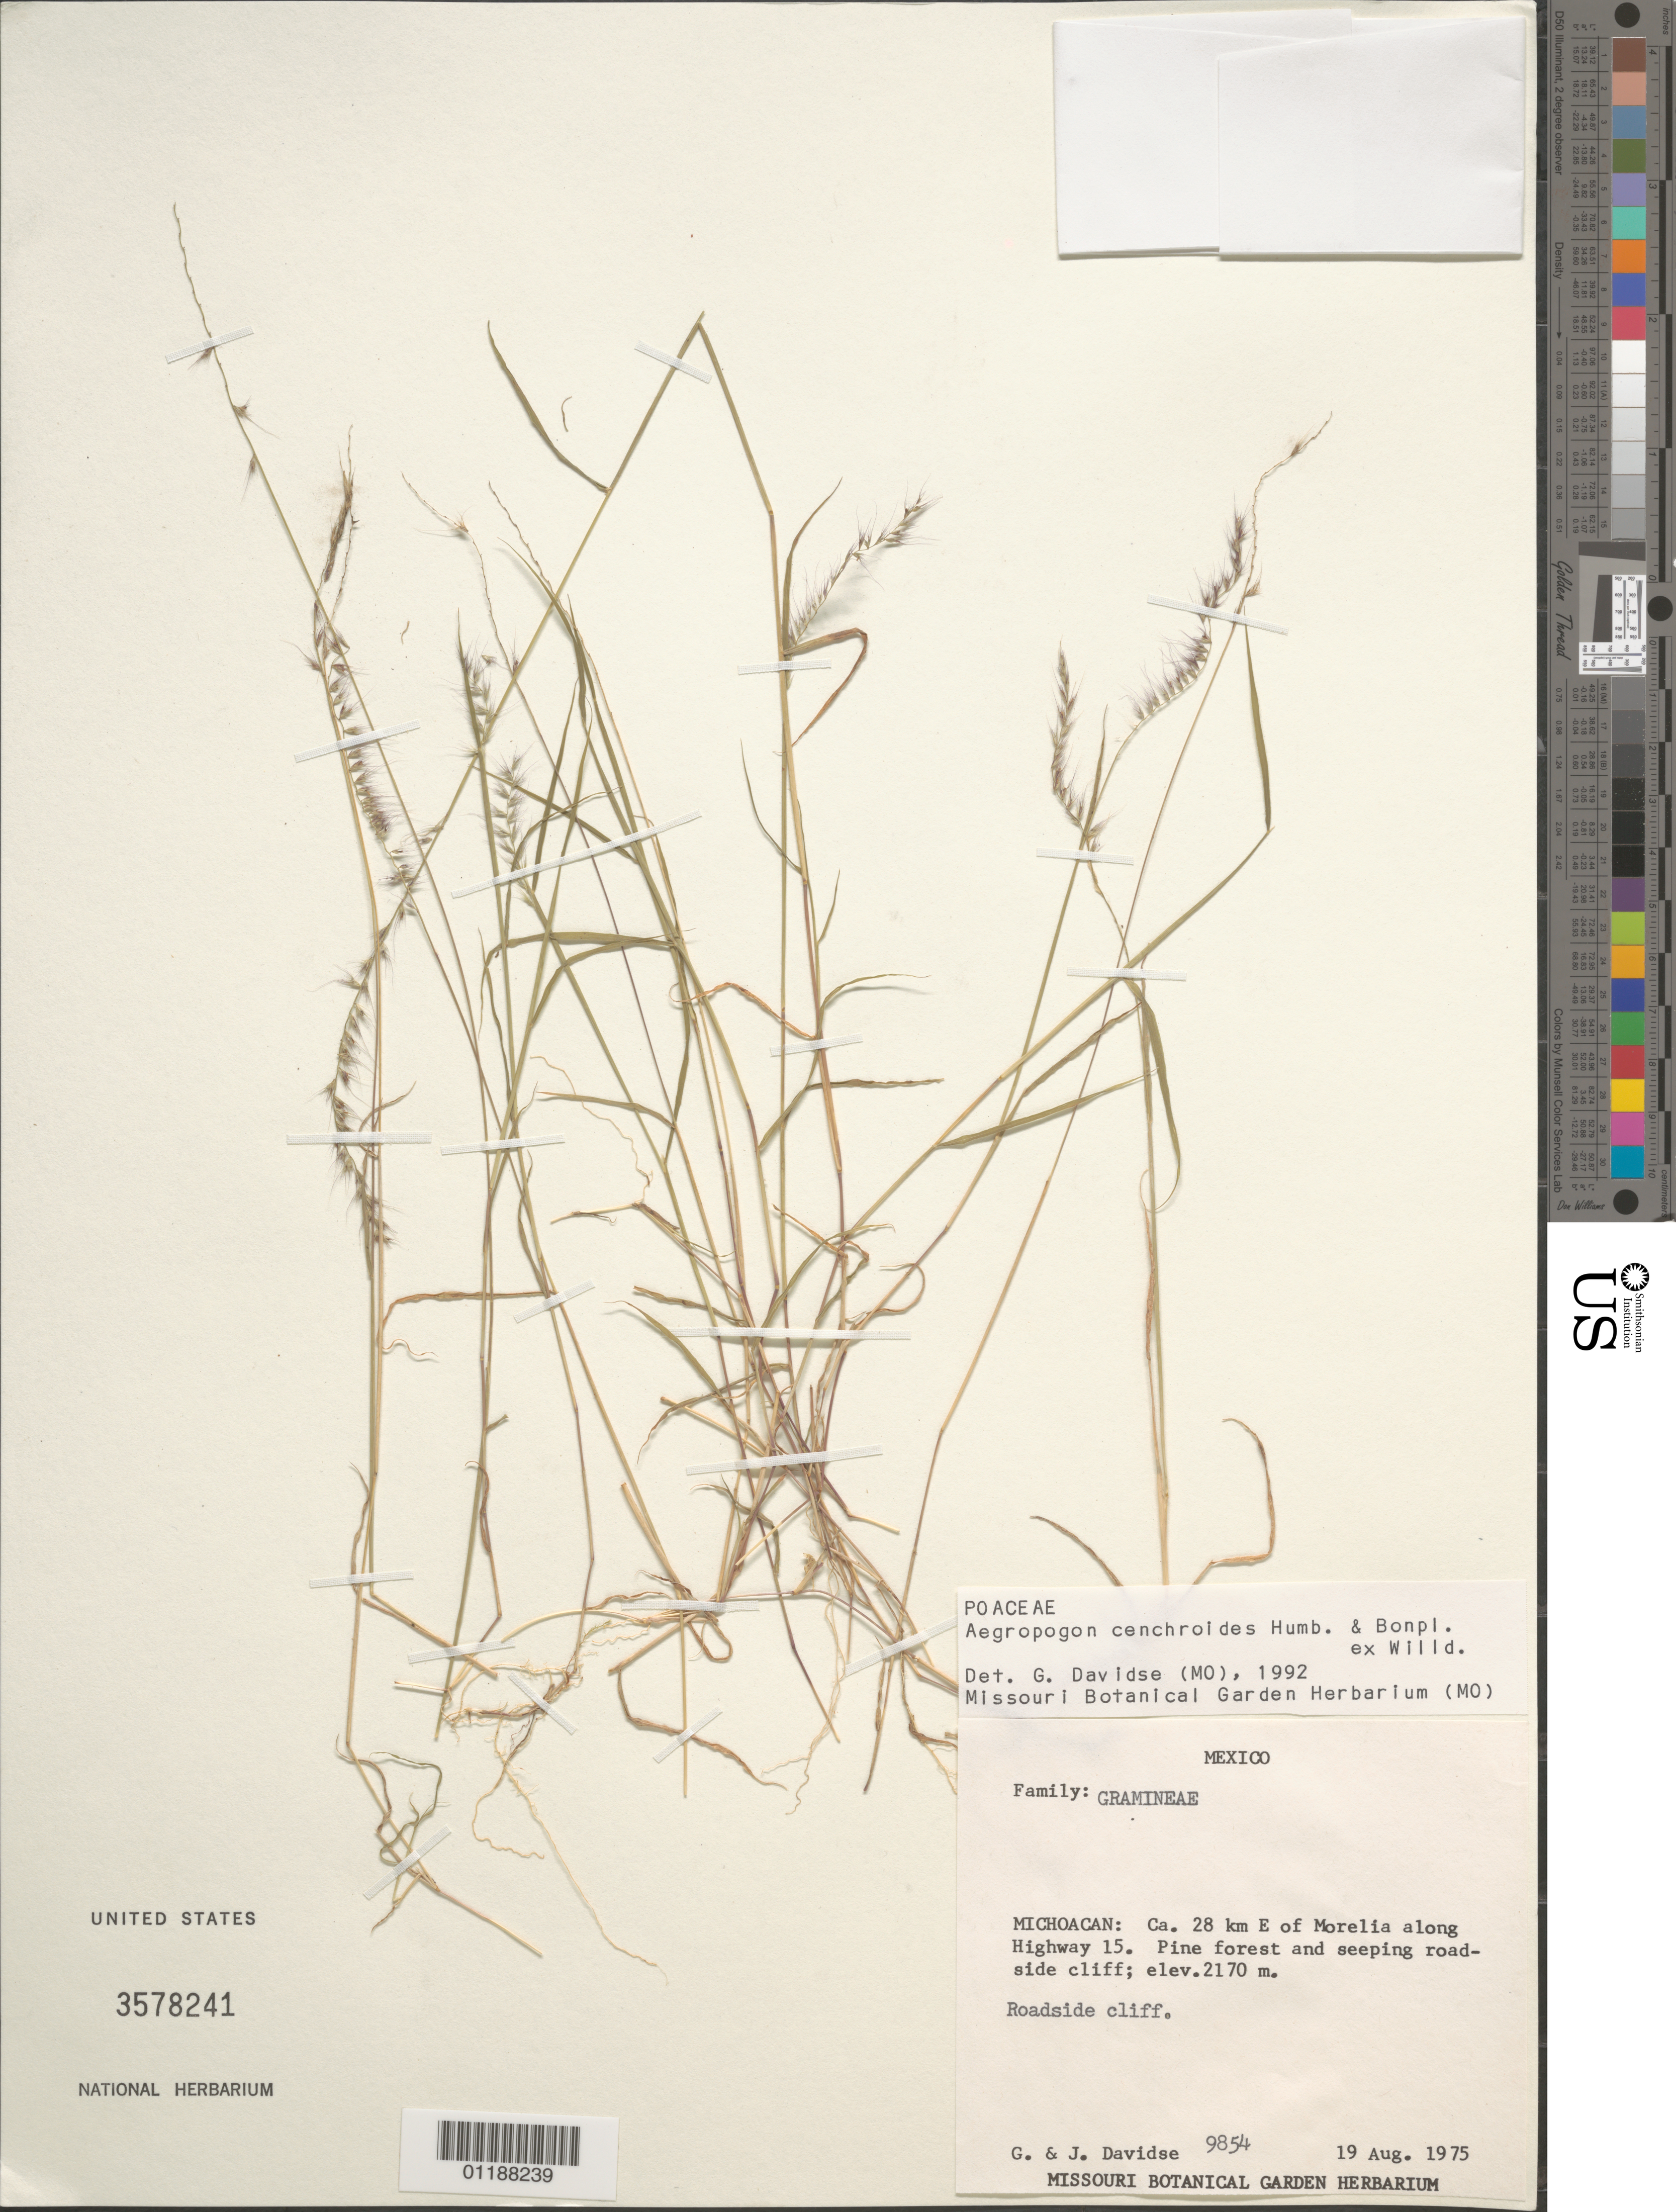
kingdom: Plantae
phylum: Tracheophyta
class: Liliopsida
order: Poales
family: Poaceae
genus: Aegopogon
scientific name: Aegopogon cenchroides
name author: Humb. & Bonpl. ex Willd.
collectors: G. Davidse & J. Davidse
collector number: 9854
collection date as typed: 19 Aug 1975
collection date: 1975-08-19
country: Mexico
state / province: Michoacán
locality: Michoacán: ca. 28 km. E of Morelia along Highway 15.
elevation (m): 2170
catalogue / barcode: US 3578241